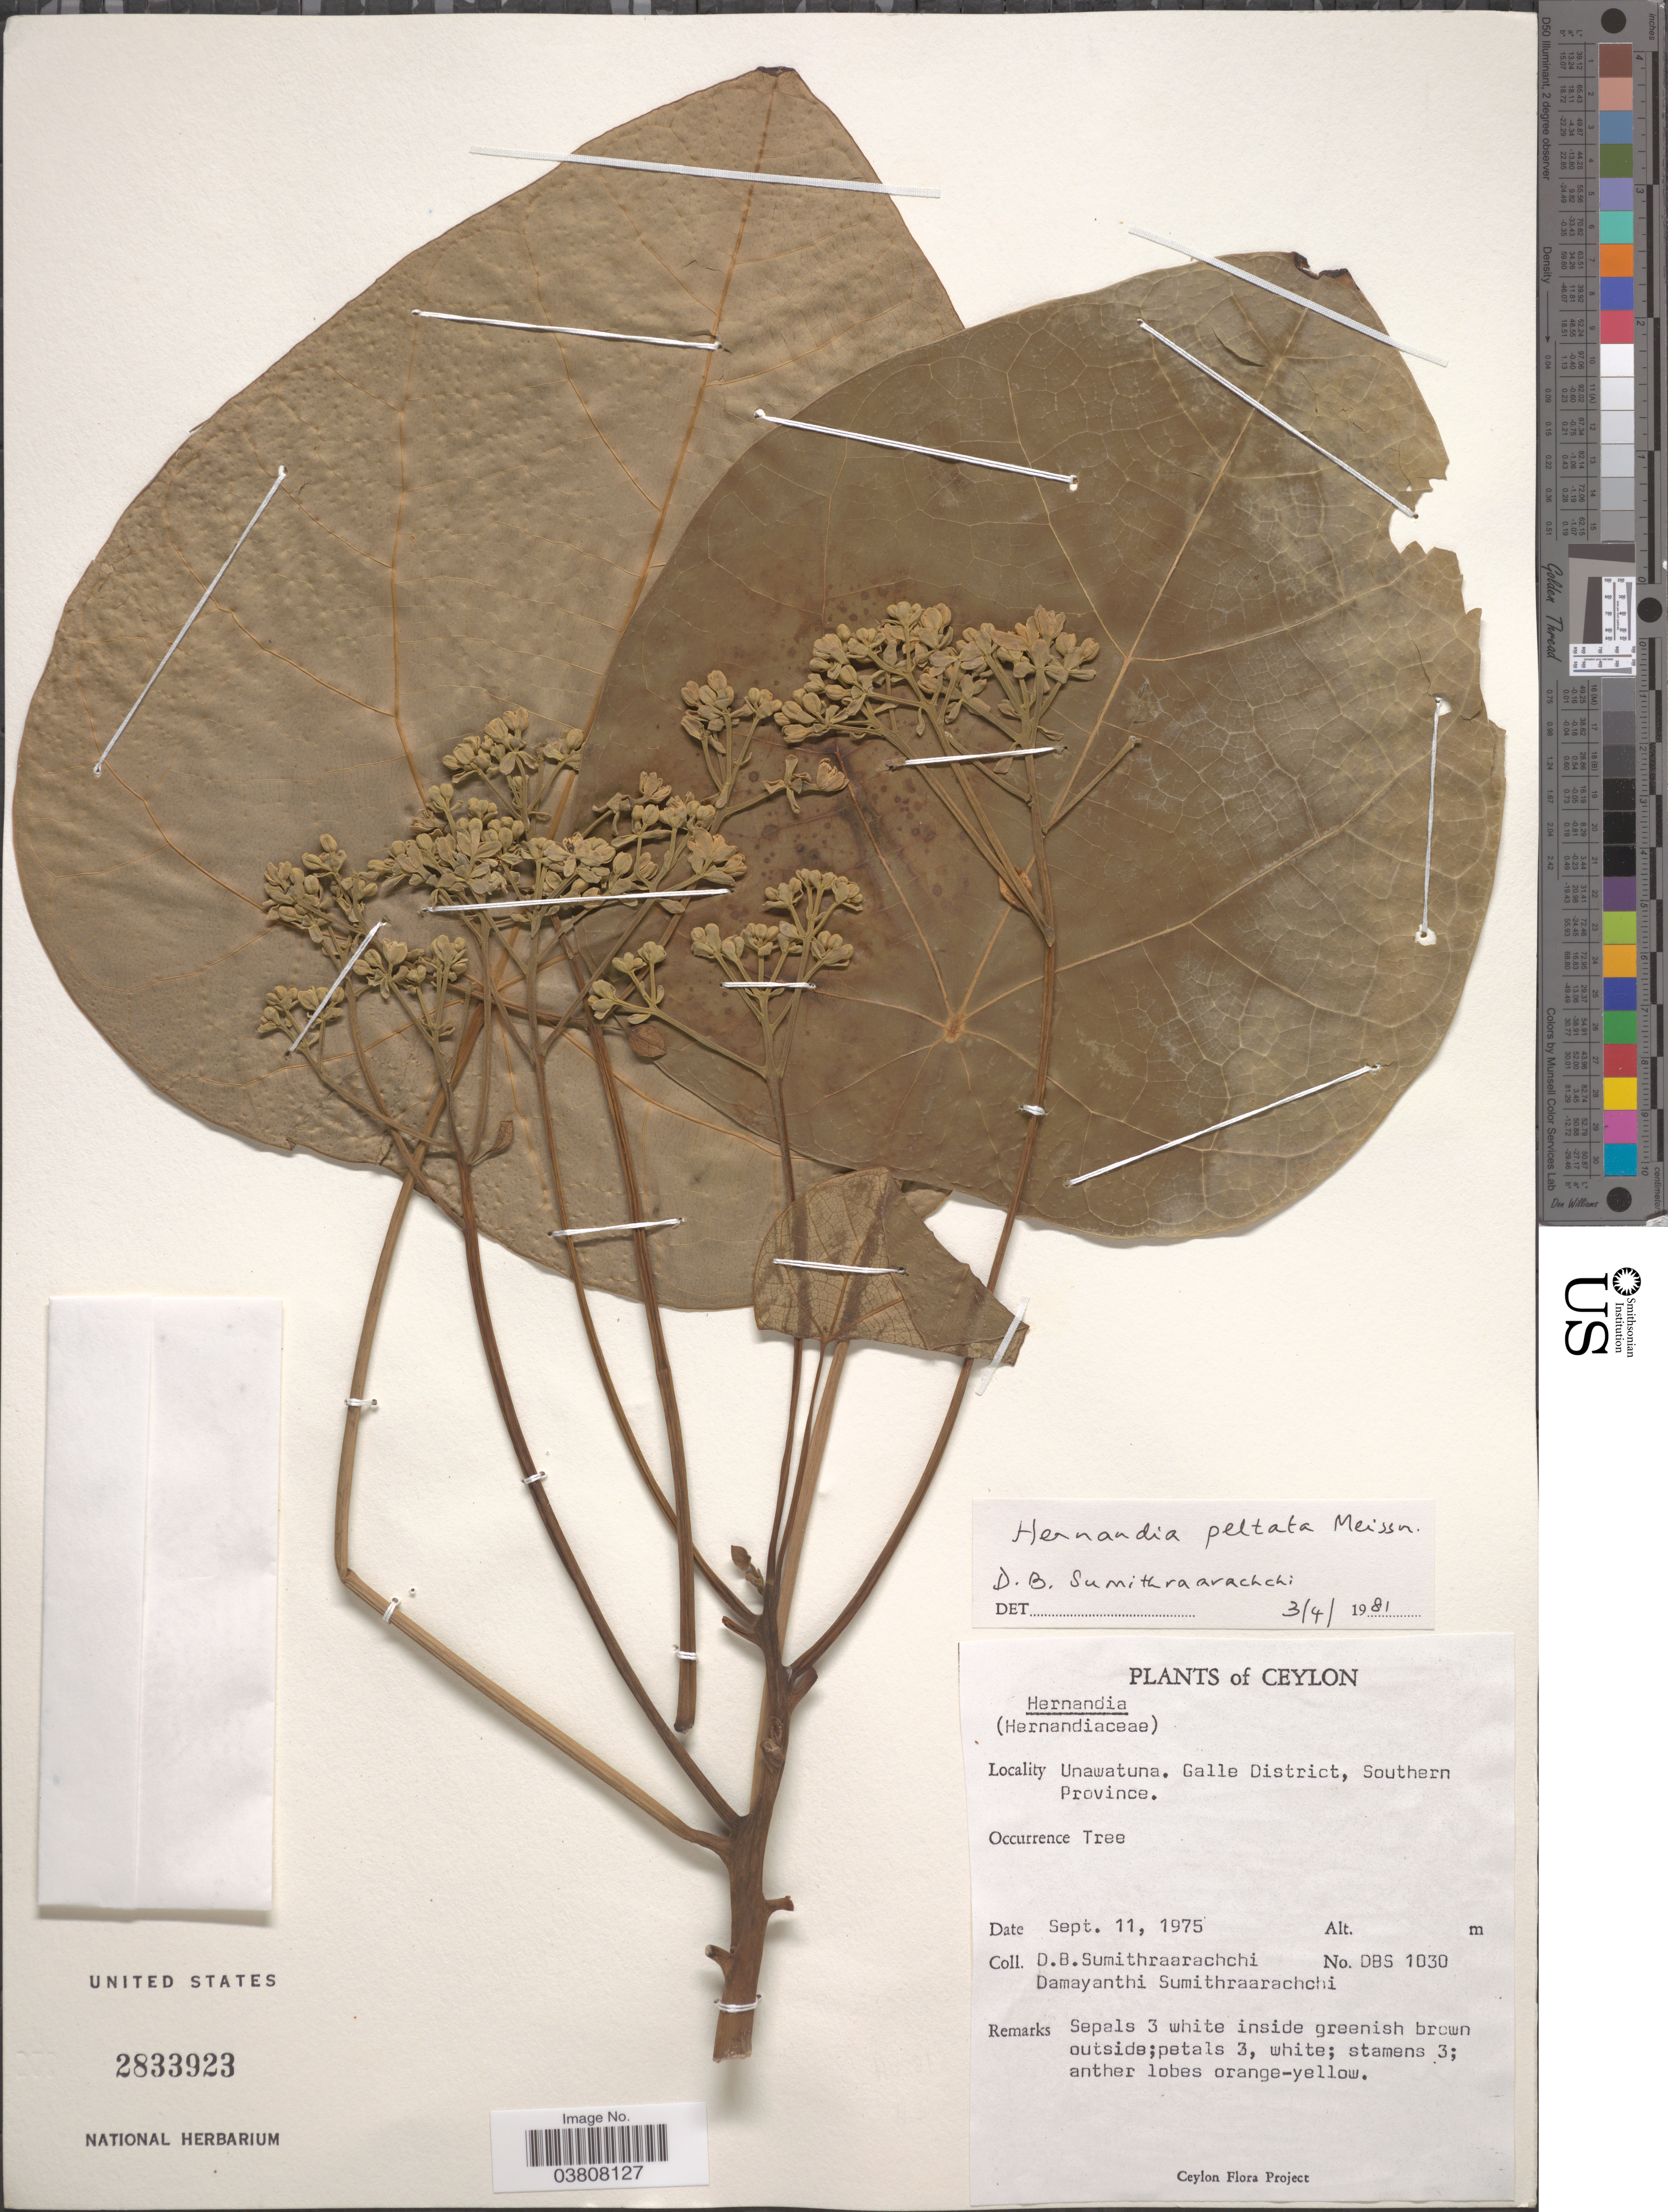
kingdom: Plantae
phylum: Tracheophyta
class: Magnoliopsida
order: Laurales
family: Hernandiaceae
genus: Hernandia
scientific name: Hernandia nymphaeifolia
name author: (C. Presl) Kubitzki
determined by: Strong, Mark T., (BOT), Smithsonian Institution - National Museum of Natural History (UNITED STATES)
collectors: D. B. Sumithraarachchi & D. Sumithraarachchi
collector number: DBS1030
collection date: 1975-09-11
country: Sri Lanka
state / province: Southern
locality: Ceylon. Unawatuna. Galle District, Southern Province.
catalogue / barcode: US 2833923